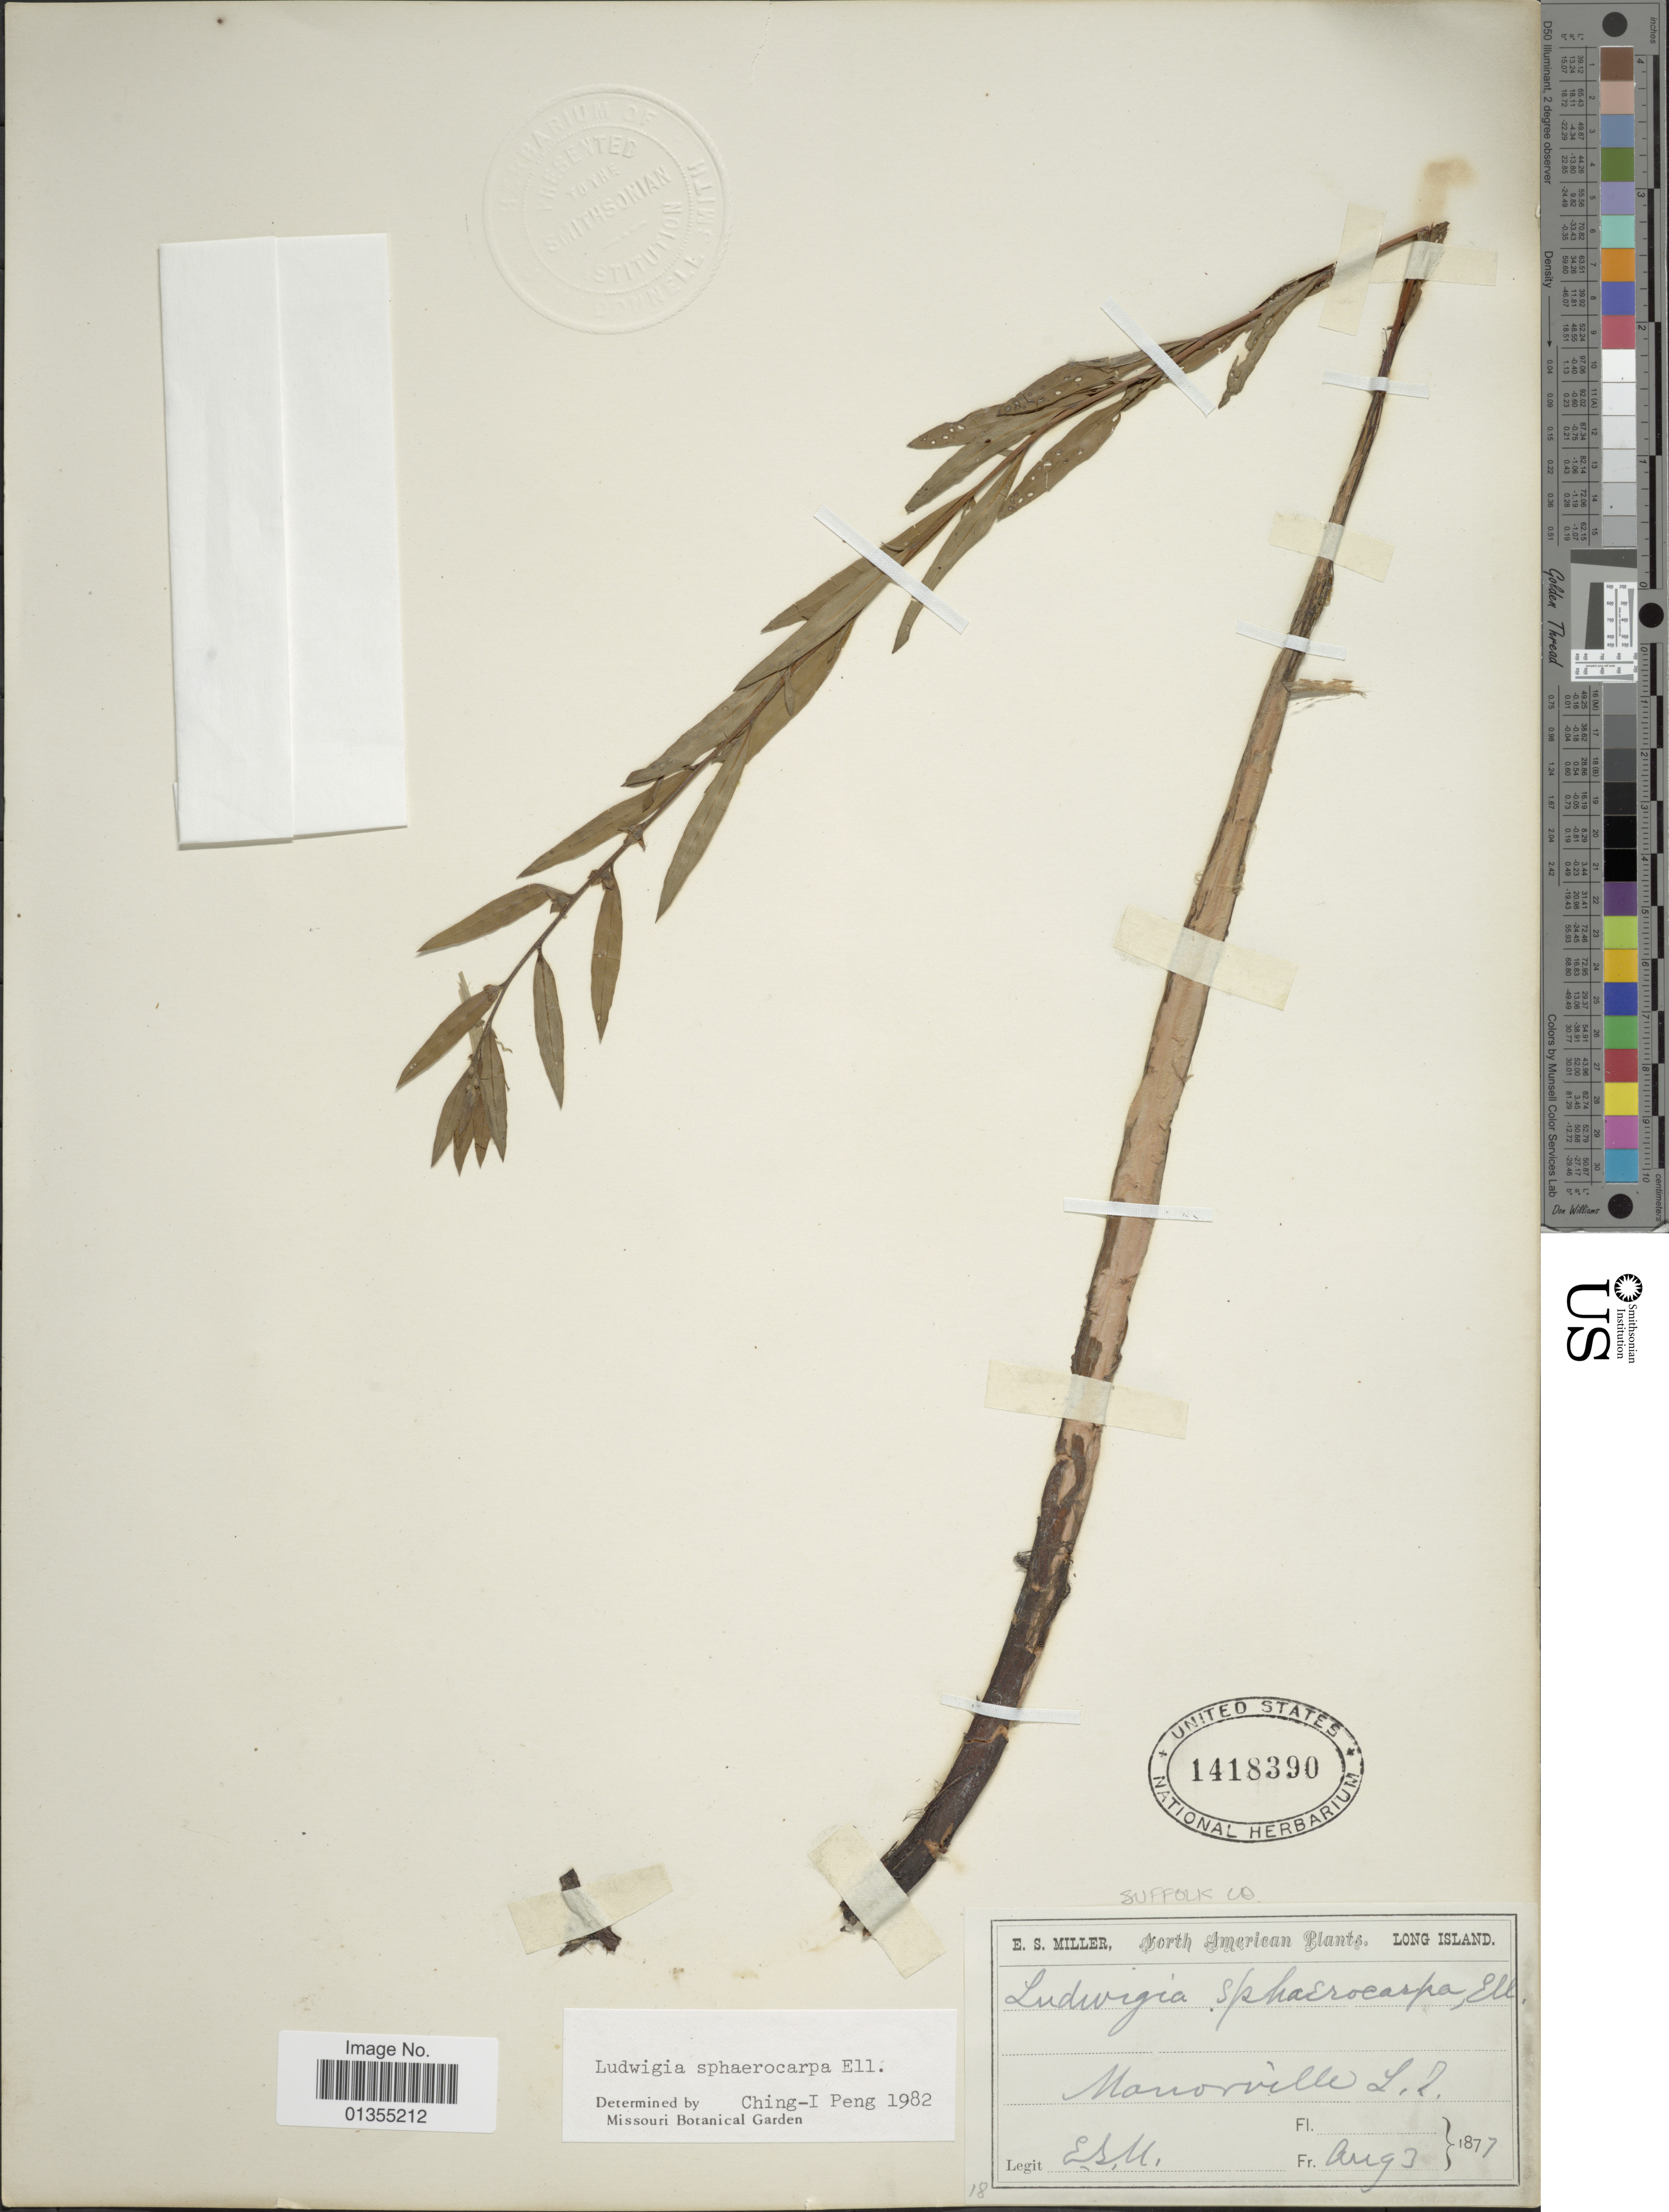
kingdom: Plantae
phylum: Tracheophyta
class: Magnoliopsida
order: Myrtales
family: Onagraceae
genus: Ludwigia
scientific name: Ludwigia sphaerocarpa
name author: Elliott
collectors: E. S. Miller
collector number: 18 ?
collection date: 1877-08-03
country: United States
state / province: New York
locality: North American, Long Island. Manorville, L.I.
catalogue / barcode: US 1418390